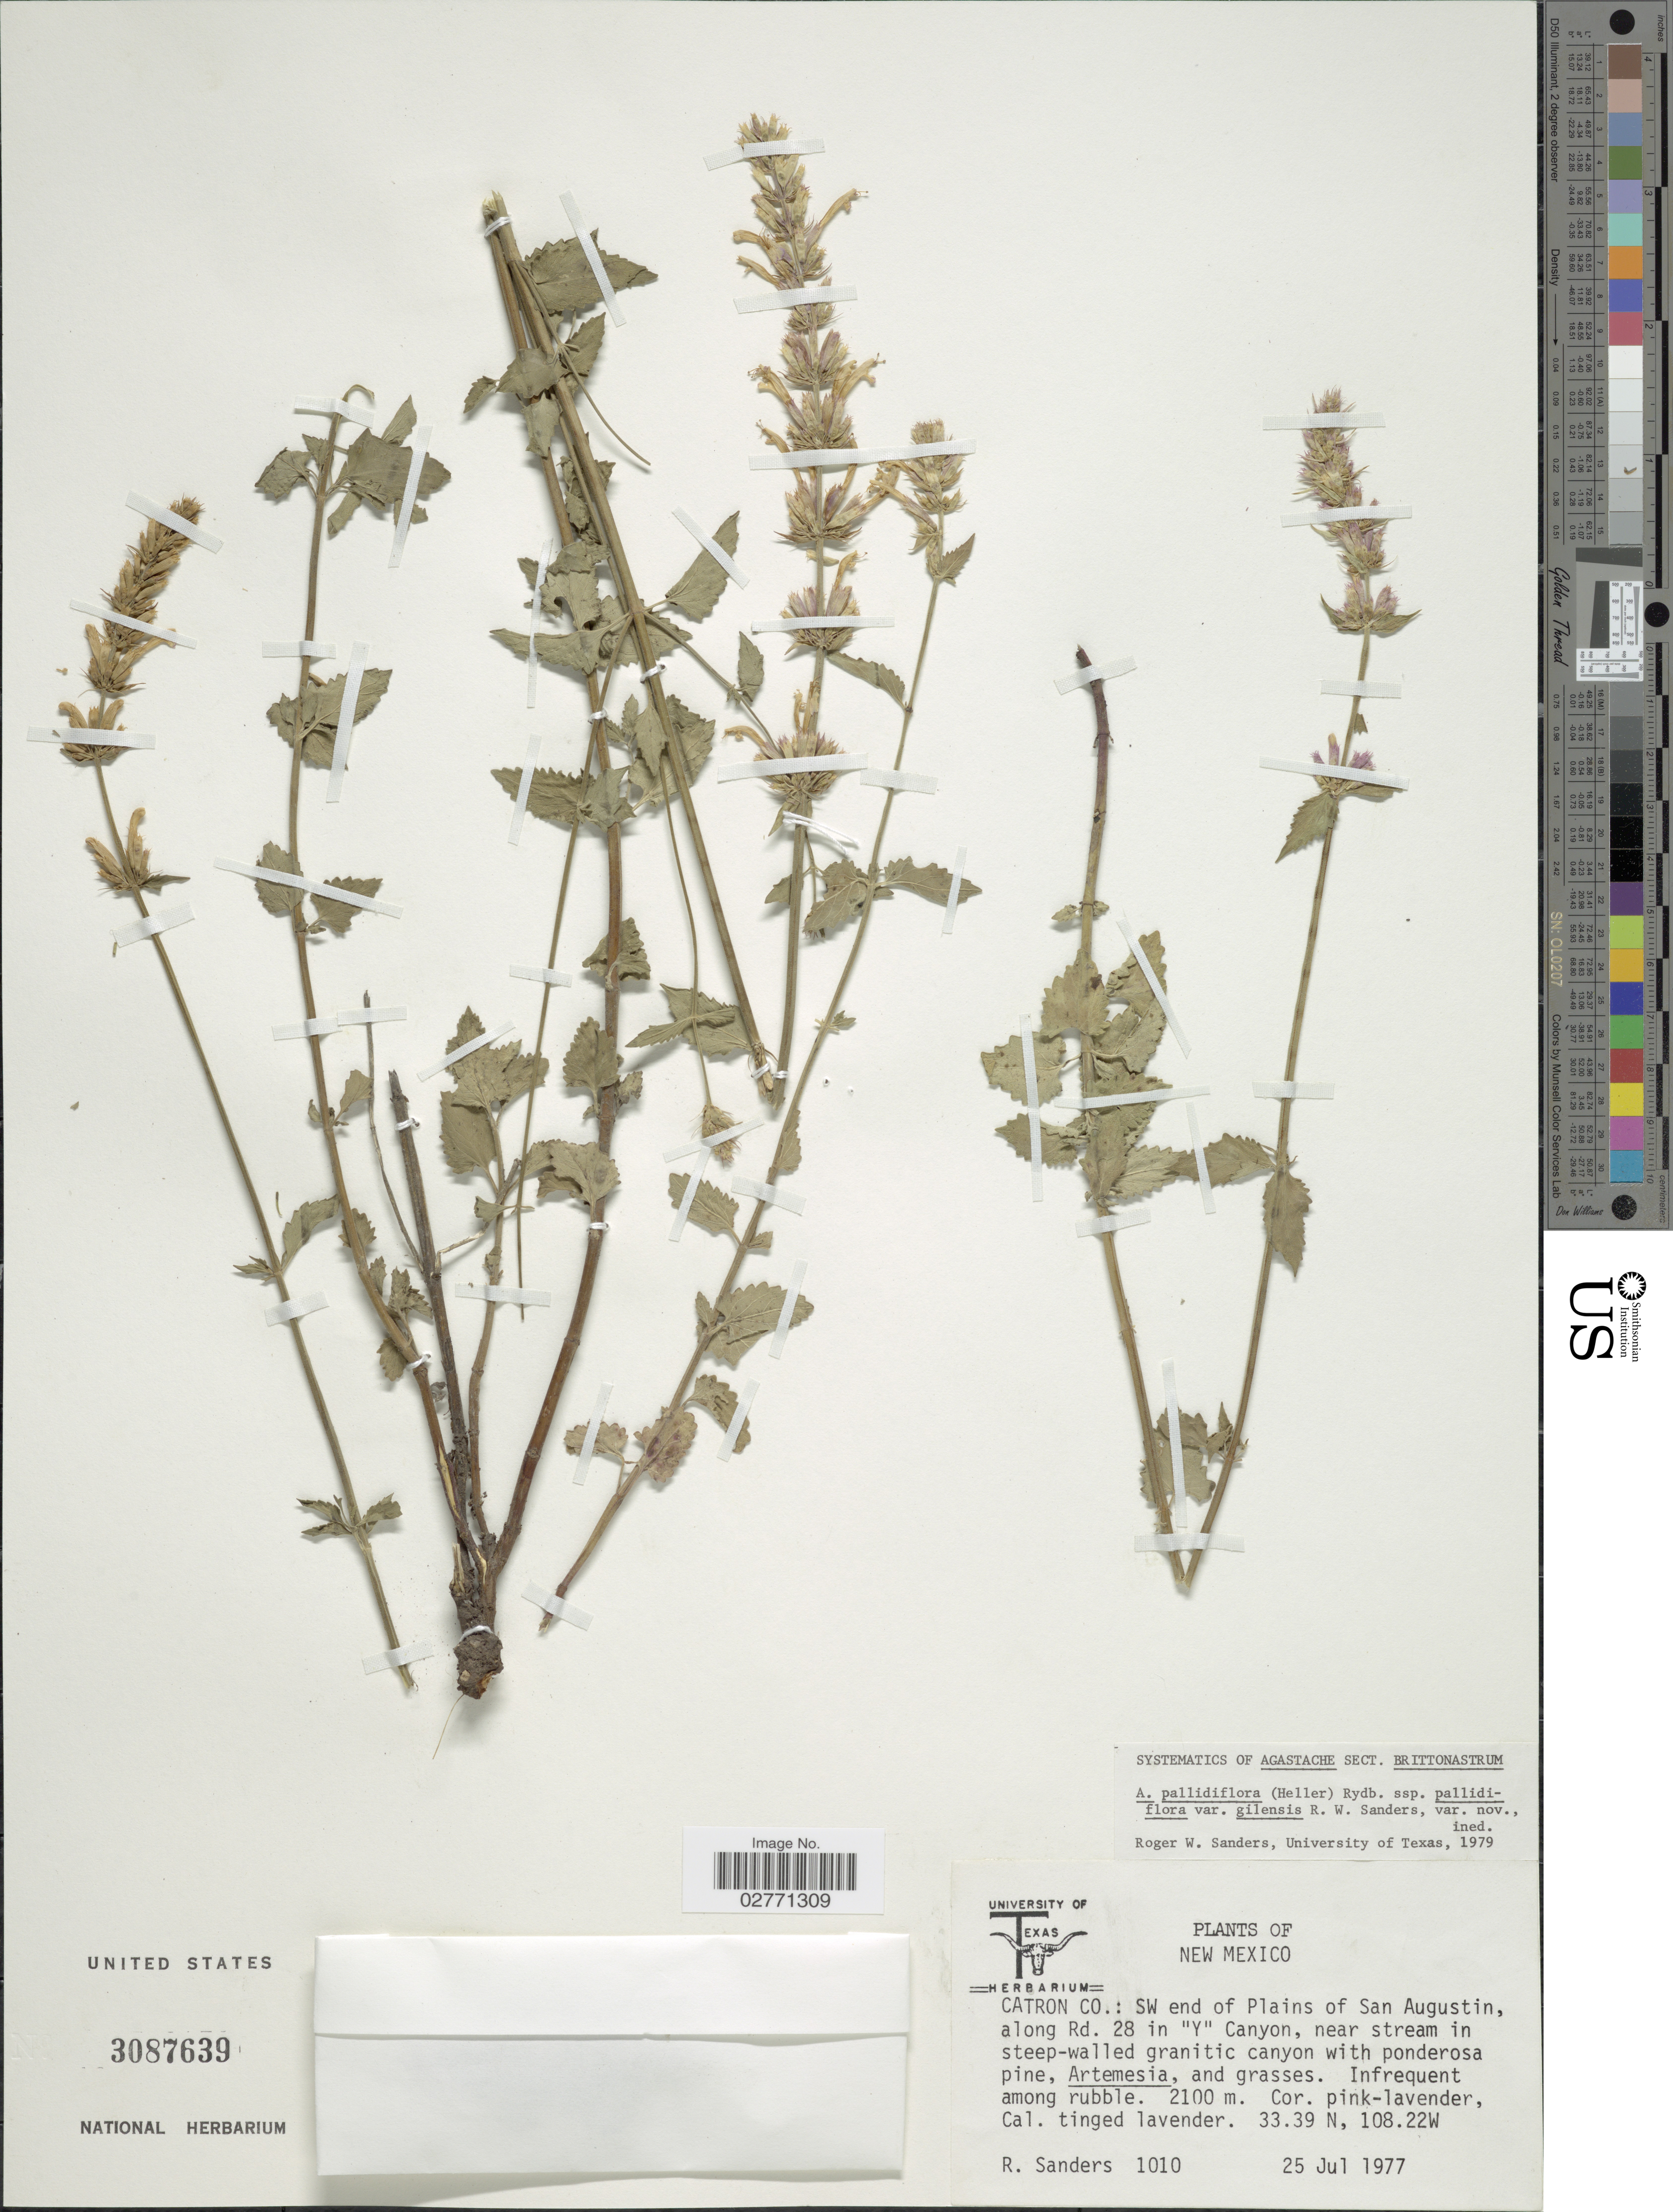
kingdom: Plantae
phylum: Tracheophyta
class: Magnoliopsida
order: Lamiales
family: Lamiaceae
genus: Agastache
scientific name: Agastache pallidiflora var. gilensis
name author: R. W. Sanders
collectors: R. Sanders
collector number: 1010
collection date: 1977-07-25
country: United States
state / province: New Mexico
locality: Catron Co.: SW end of Plains of San Augustin, along Rd. 28 in "Y" Canyon.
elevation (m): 2100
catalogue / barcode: US 3087639